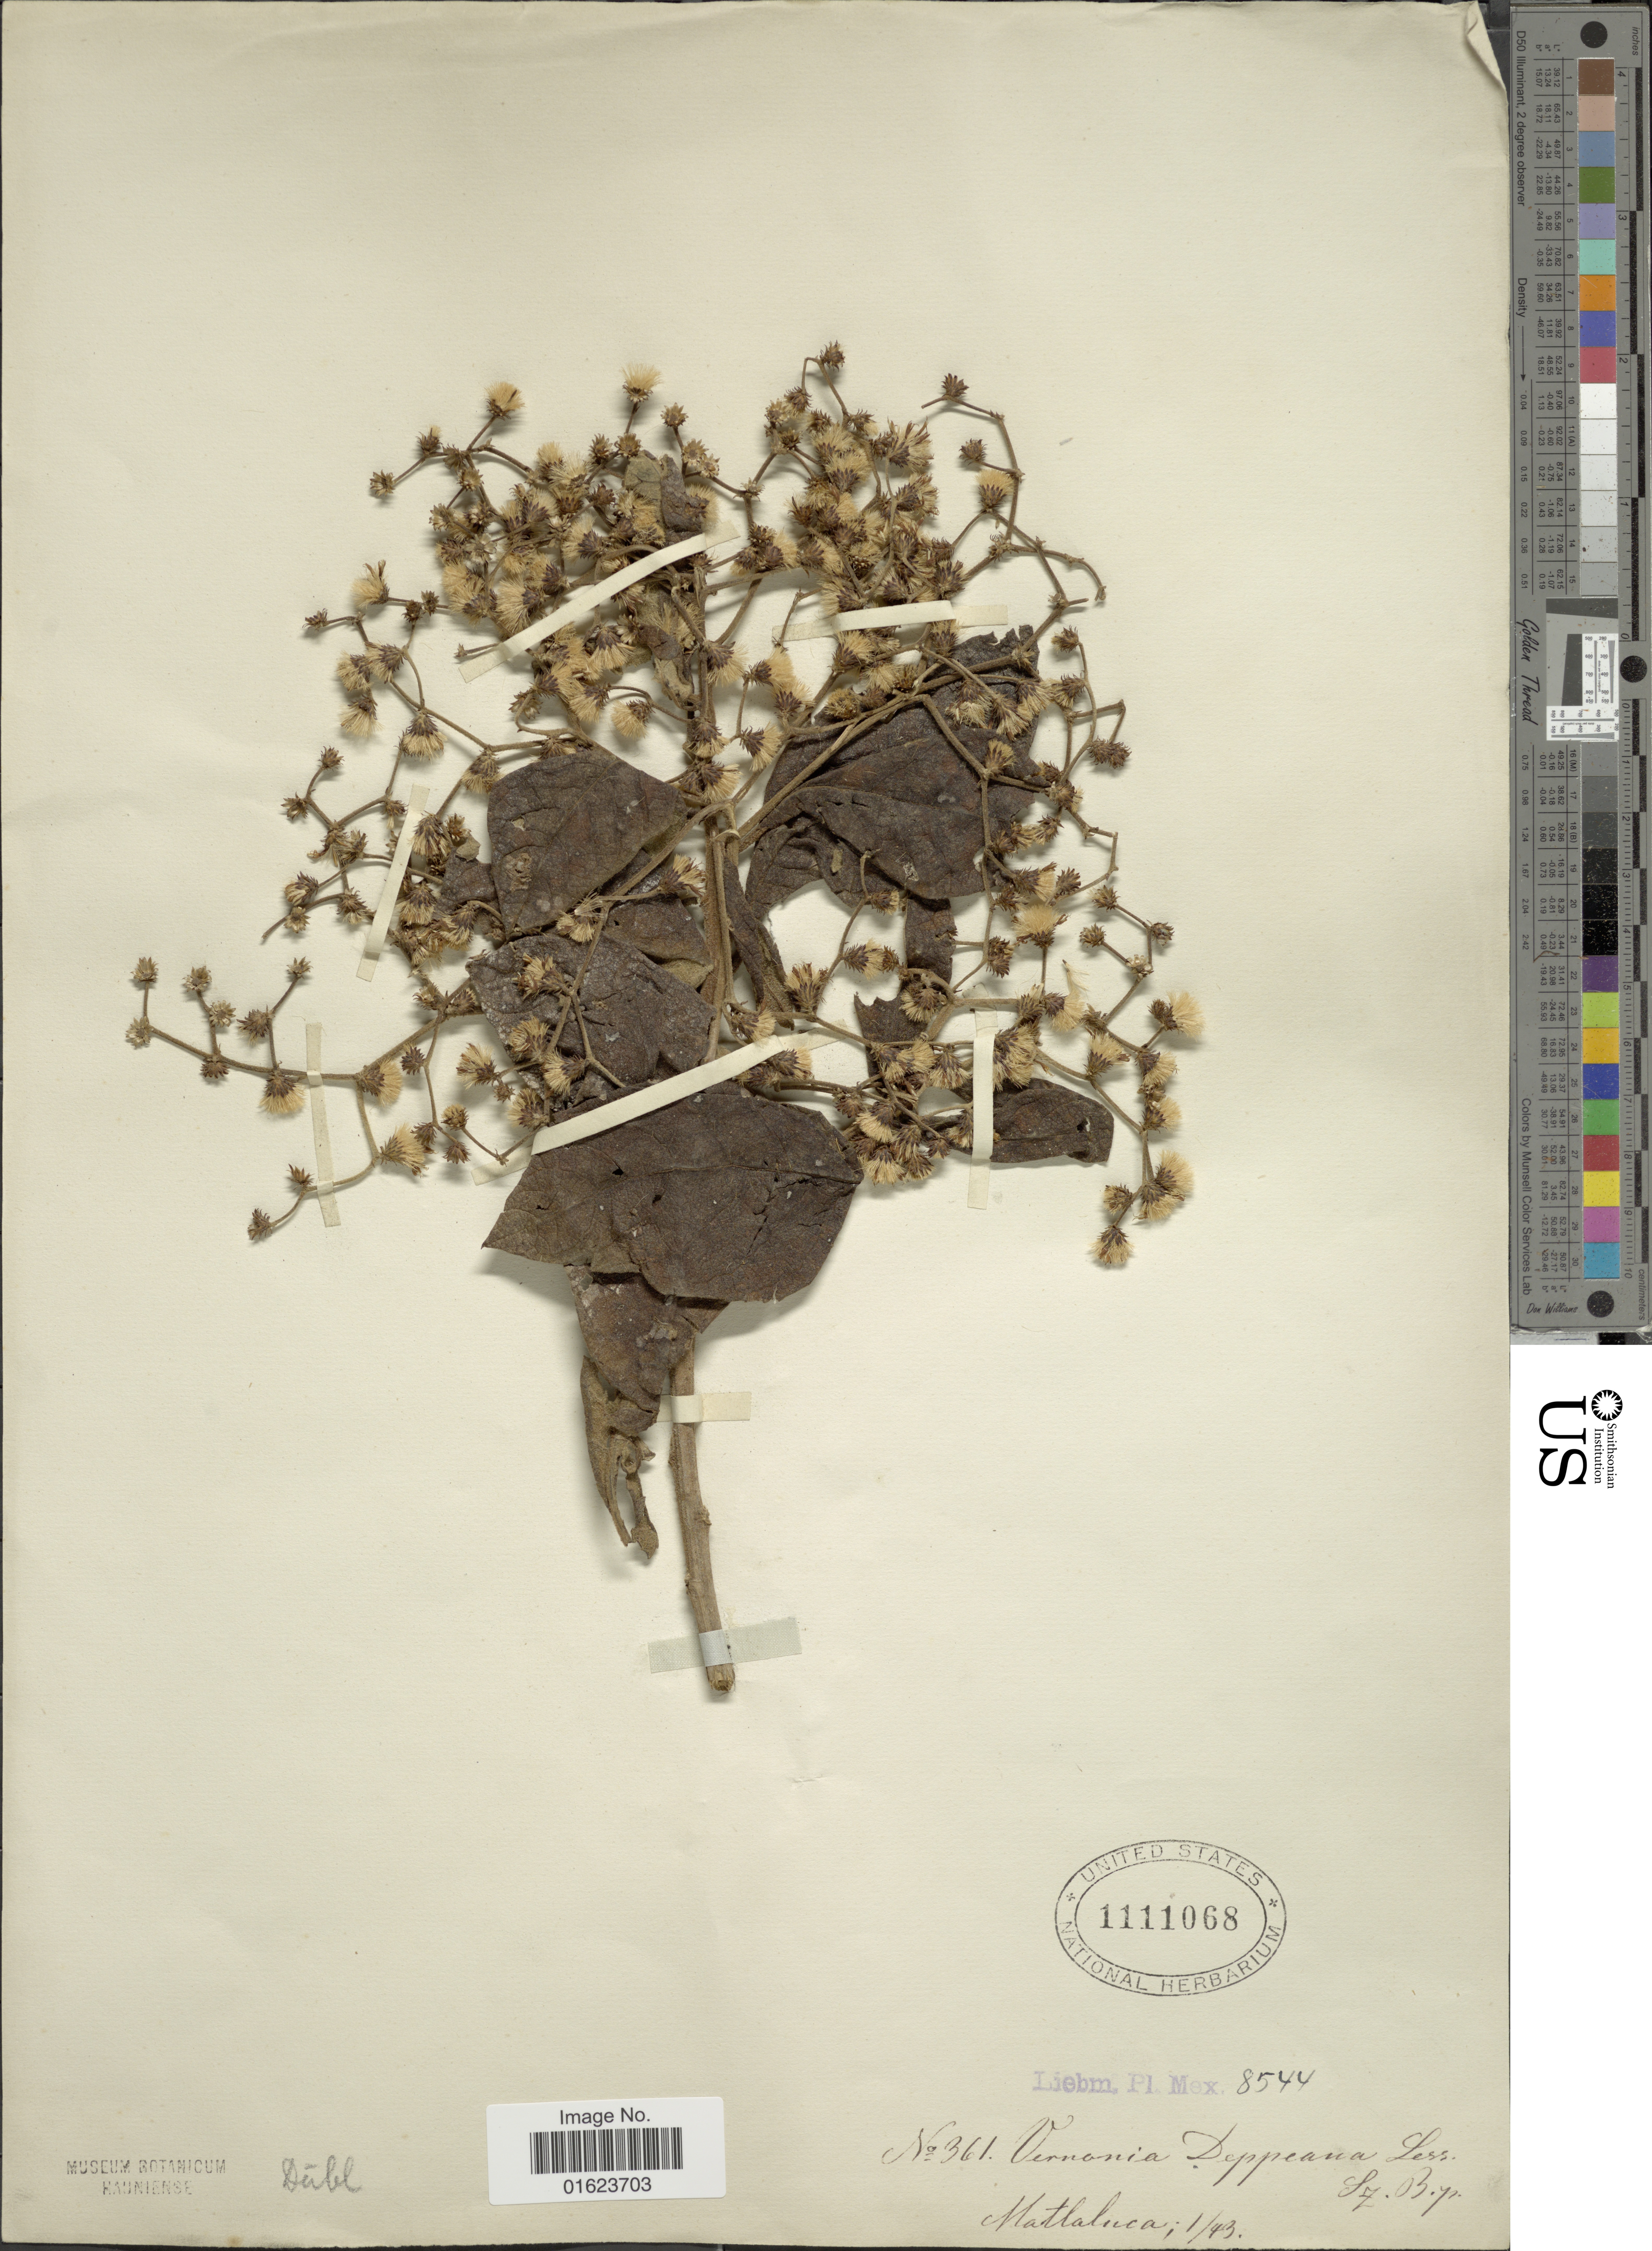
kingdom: Plantae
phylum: Tracheophyta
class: Magnoliopsida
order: Asterales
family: Asteraceae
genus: Vernonanthura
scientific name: Vernonanthura deppeana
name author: (Less.) H. Rob.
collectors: Liebmann, --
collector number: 361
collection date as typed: Transcribed d/m/y: /1/43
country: Mexico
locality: Matlaluca.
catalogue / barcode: US 1111068